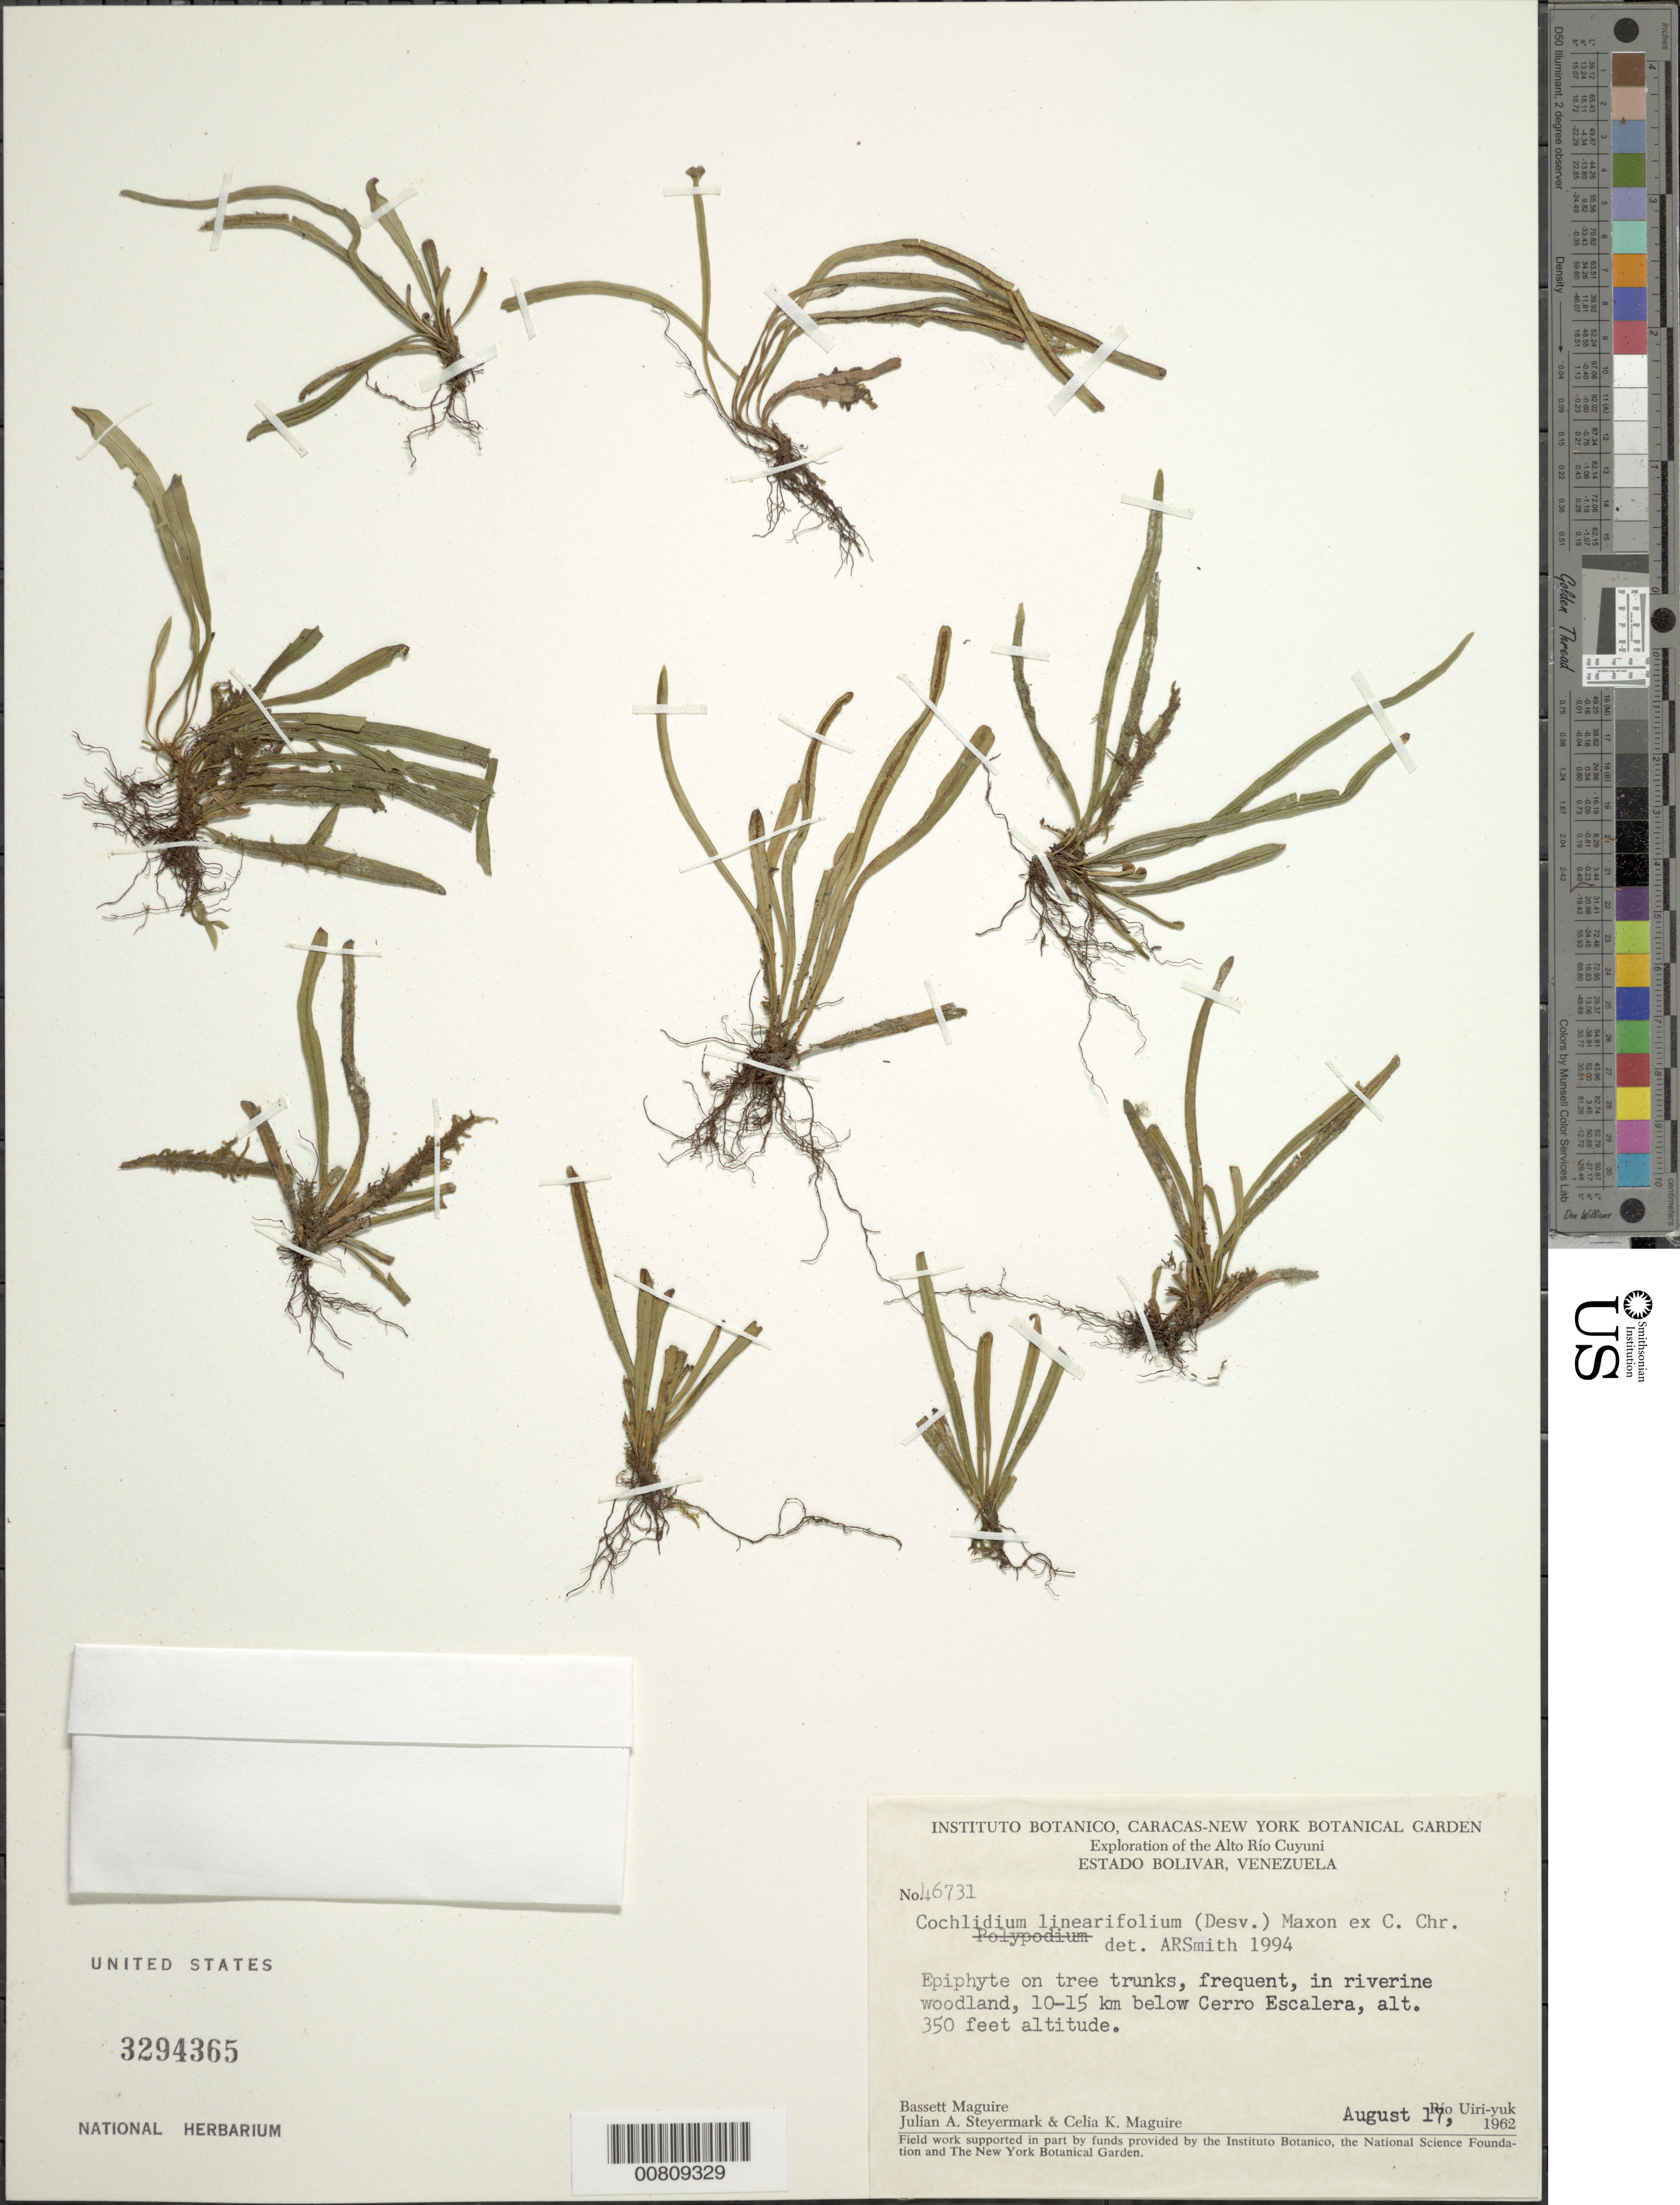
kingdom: Plantae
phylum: Tracheophyta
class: Polypodiopsida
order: Polypodiales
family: Polypodiaceae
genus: Cochlidium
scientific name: Cochlidium linearifolium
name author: (Desv.) Maxon ex C. Chr.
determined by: Smith, Alan R., (UC)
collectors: B. Maguire, C. K. Maguire & J. Steyermark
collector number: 46731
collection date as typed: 17-Aug-62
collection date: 1962-08-17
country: Venezuela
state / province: Bolívar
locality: Alto Río Cuyuni, Río Uiri-yuk, 10-15 km below Cerro La Escalera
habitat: Riverine woodland; on tree trunks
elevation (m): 107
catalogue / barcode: US 3294365